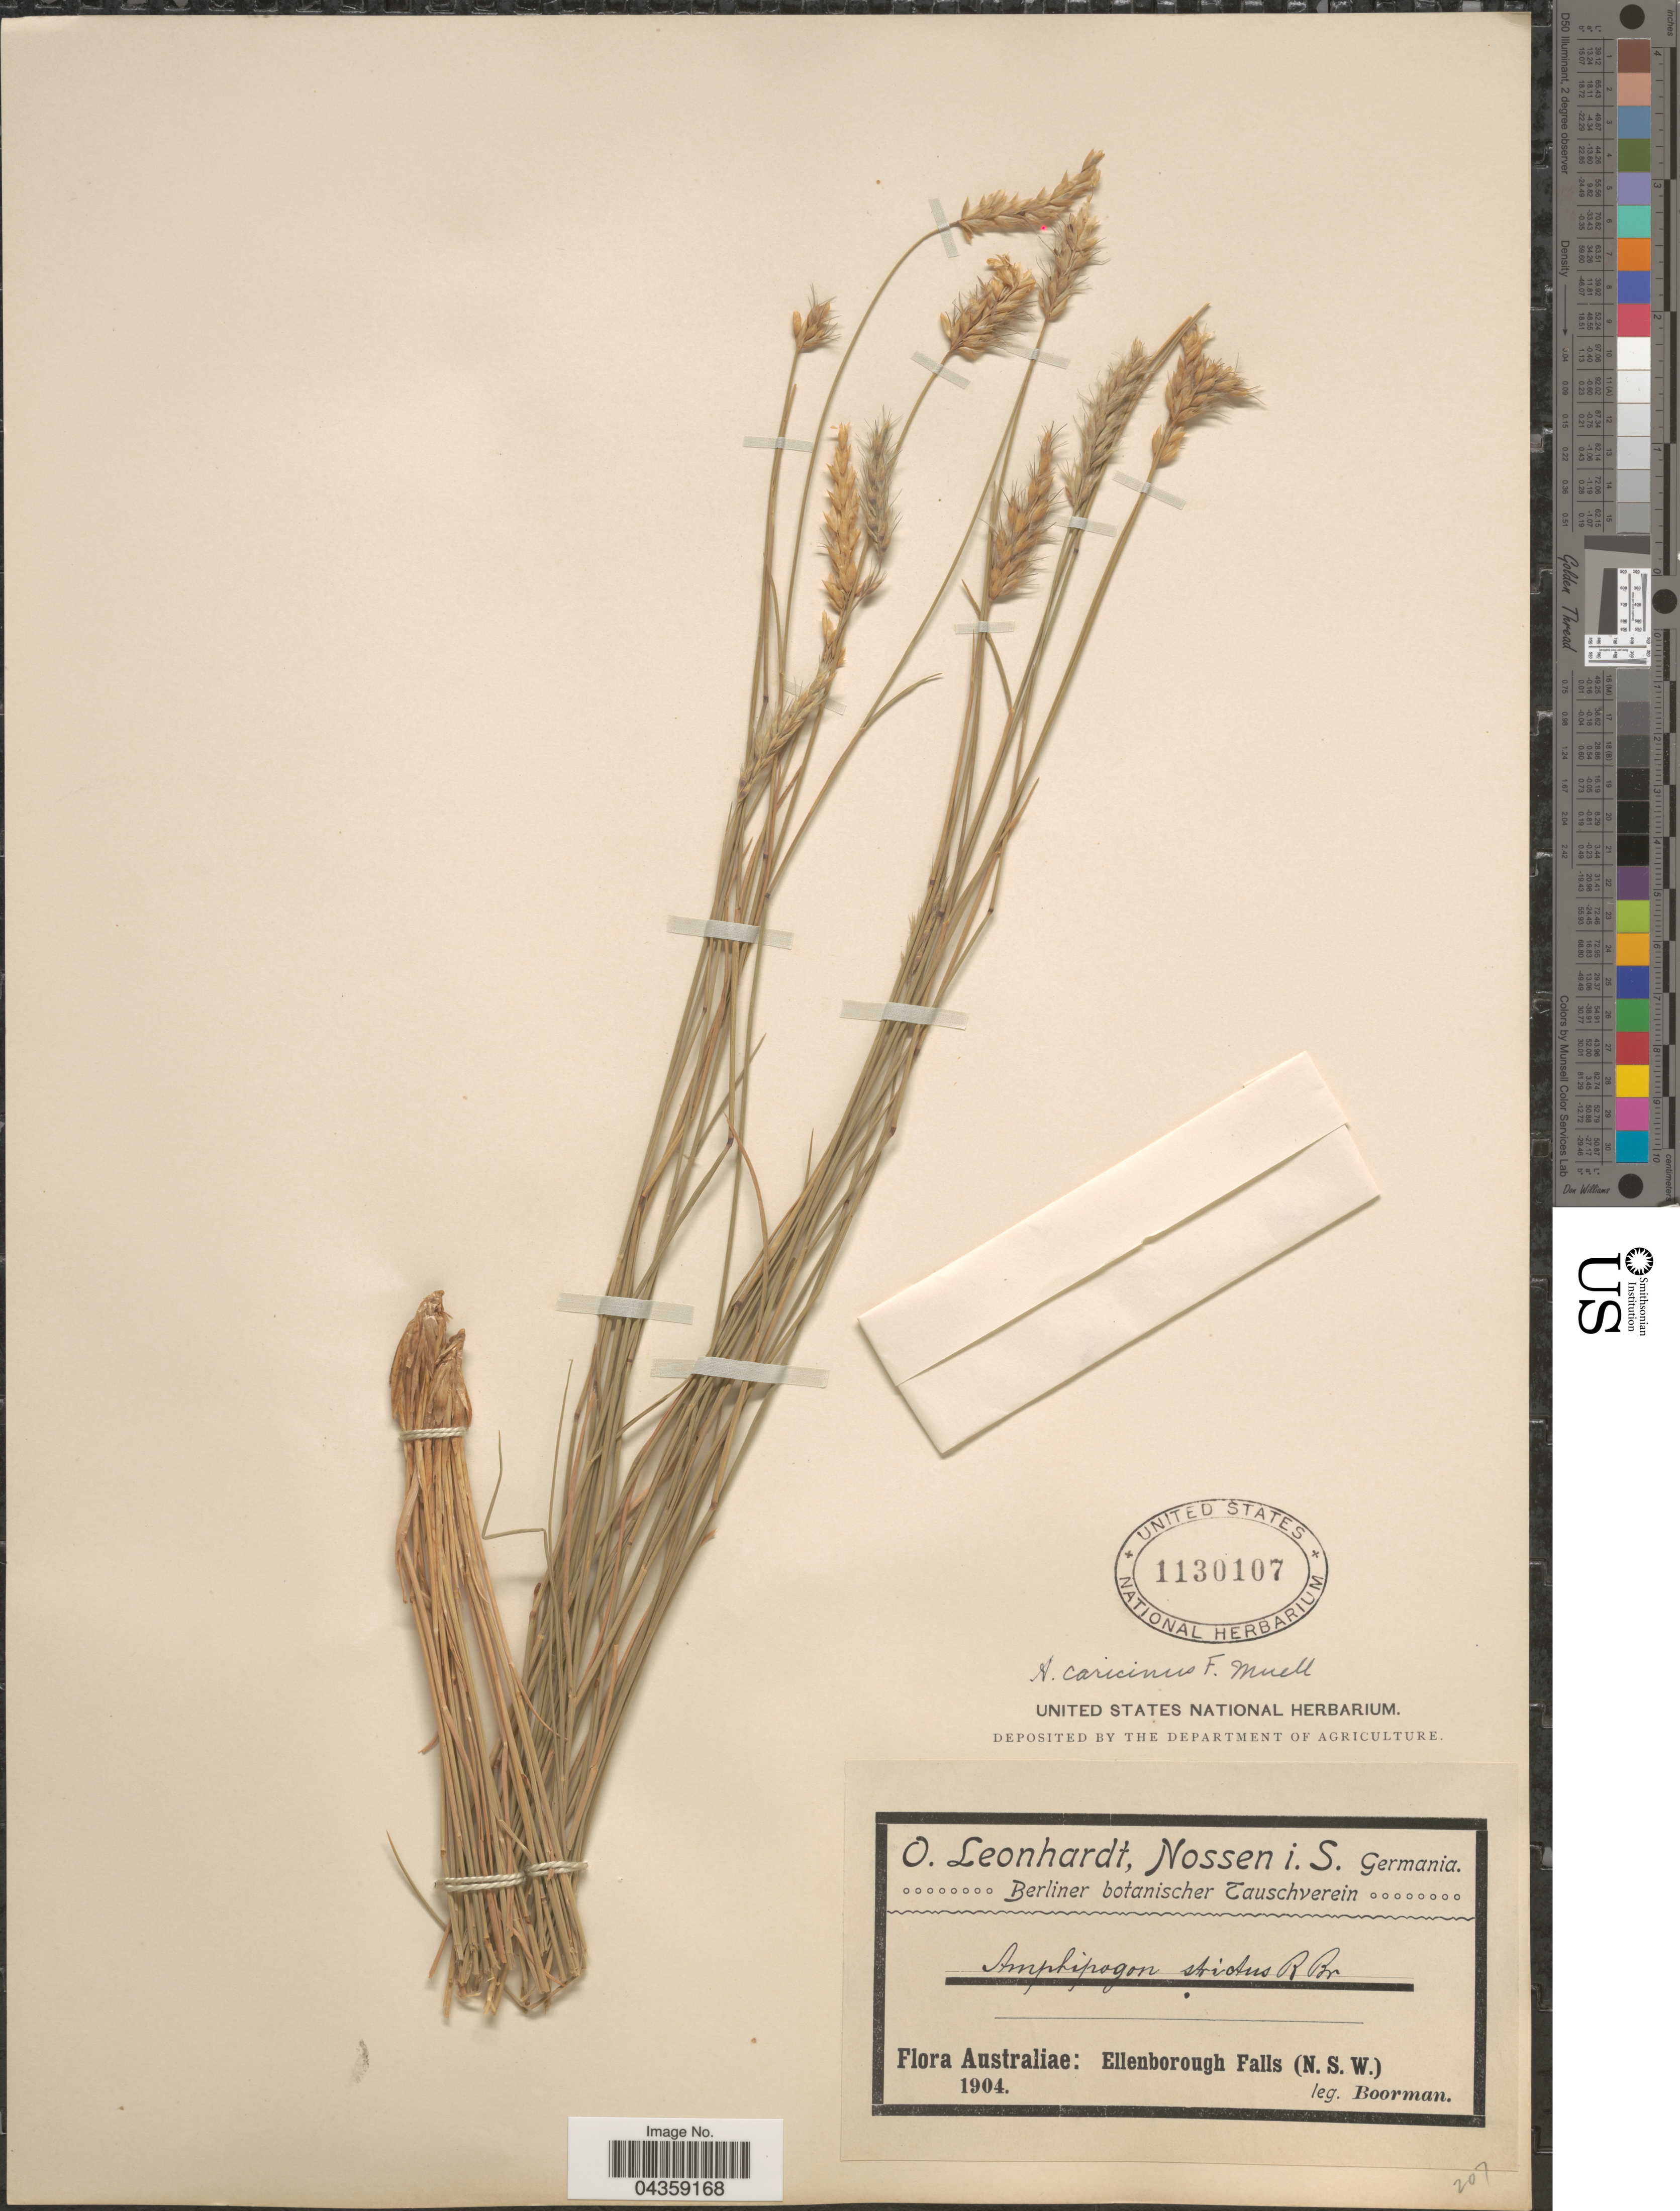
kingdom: Plantae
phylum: Tracheophyta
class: Liliopsida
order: Poales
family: Poaceae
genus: Amphipogon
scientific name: Amphipogon strictus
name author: R. Br.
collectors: -. Boorman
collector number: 207?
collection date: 1904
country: Australia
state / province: New South Wales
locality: Australiae: Ellenborough Falls (N. S. W.).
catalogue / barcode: US 1130107